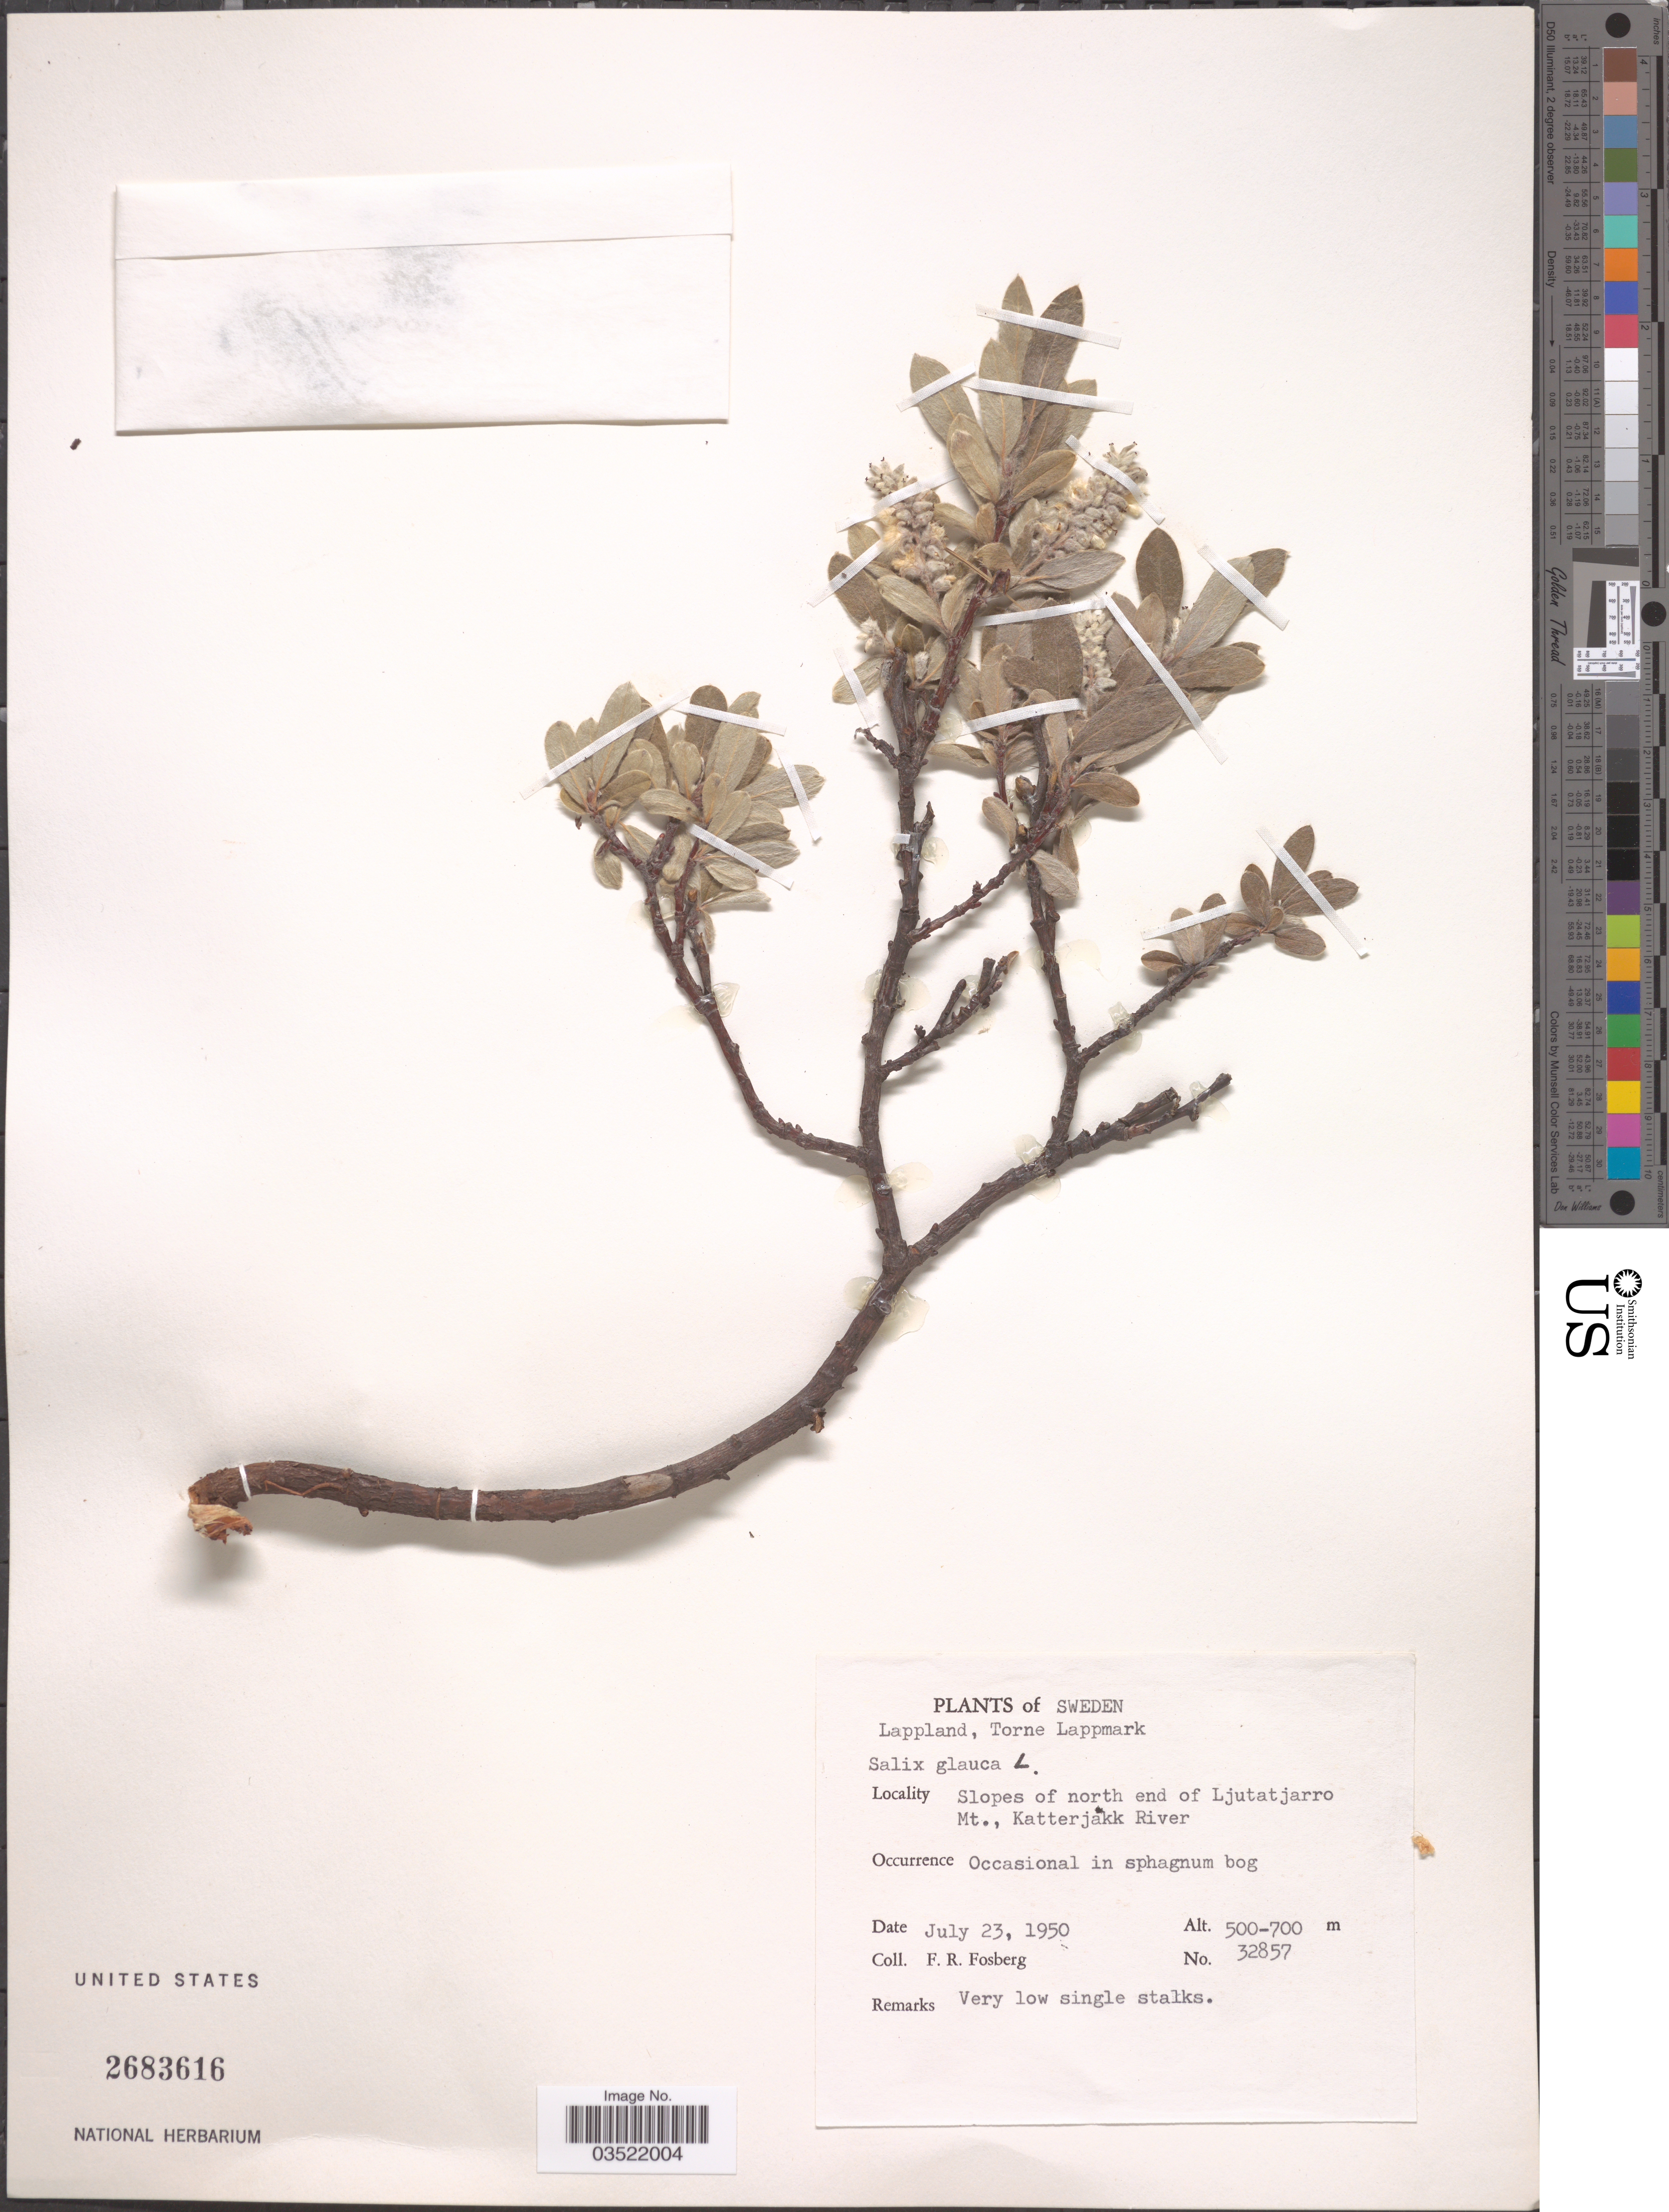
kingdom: Plantae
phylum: Tracheophyta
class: Magnoliopsida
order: Malpighiales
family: Salicaceae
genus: Salix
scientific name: Salix glauca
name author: L.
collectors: F. R. Fosberg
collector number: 32857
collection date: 1950-07-23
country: Sweden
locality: Lappland, Torne Lappmark. Slopes of north end of Ljutatjarro Mt., Katterjäkk River.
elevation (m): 500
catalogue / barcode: US 2683616